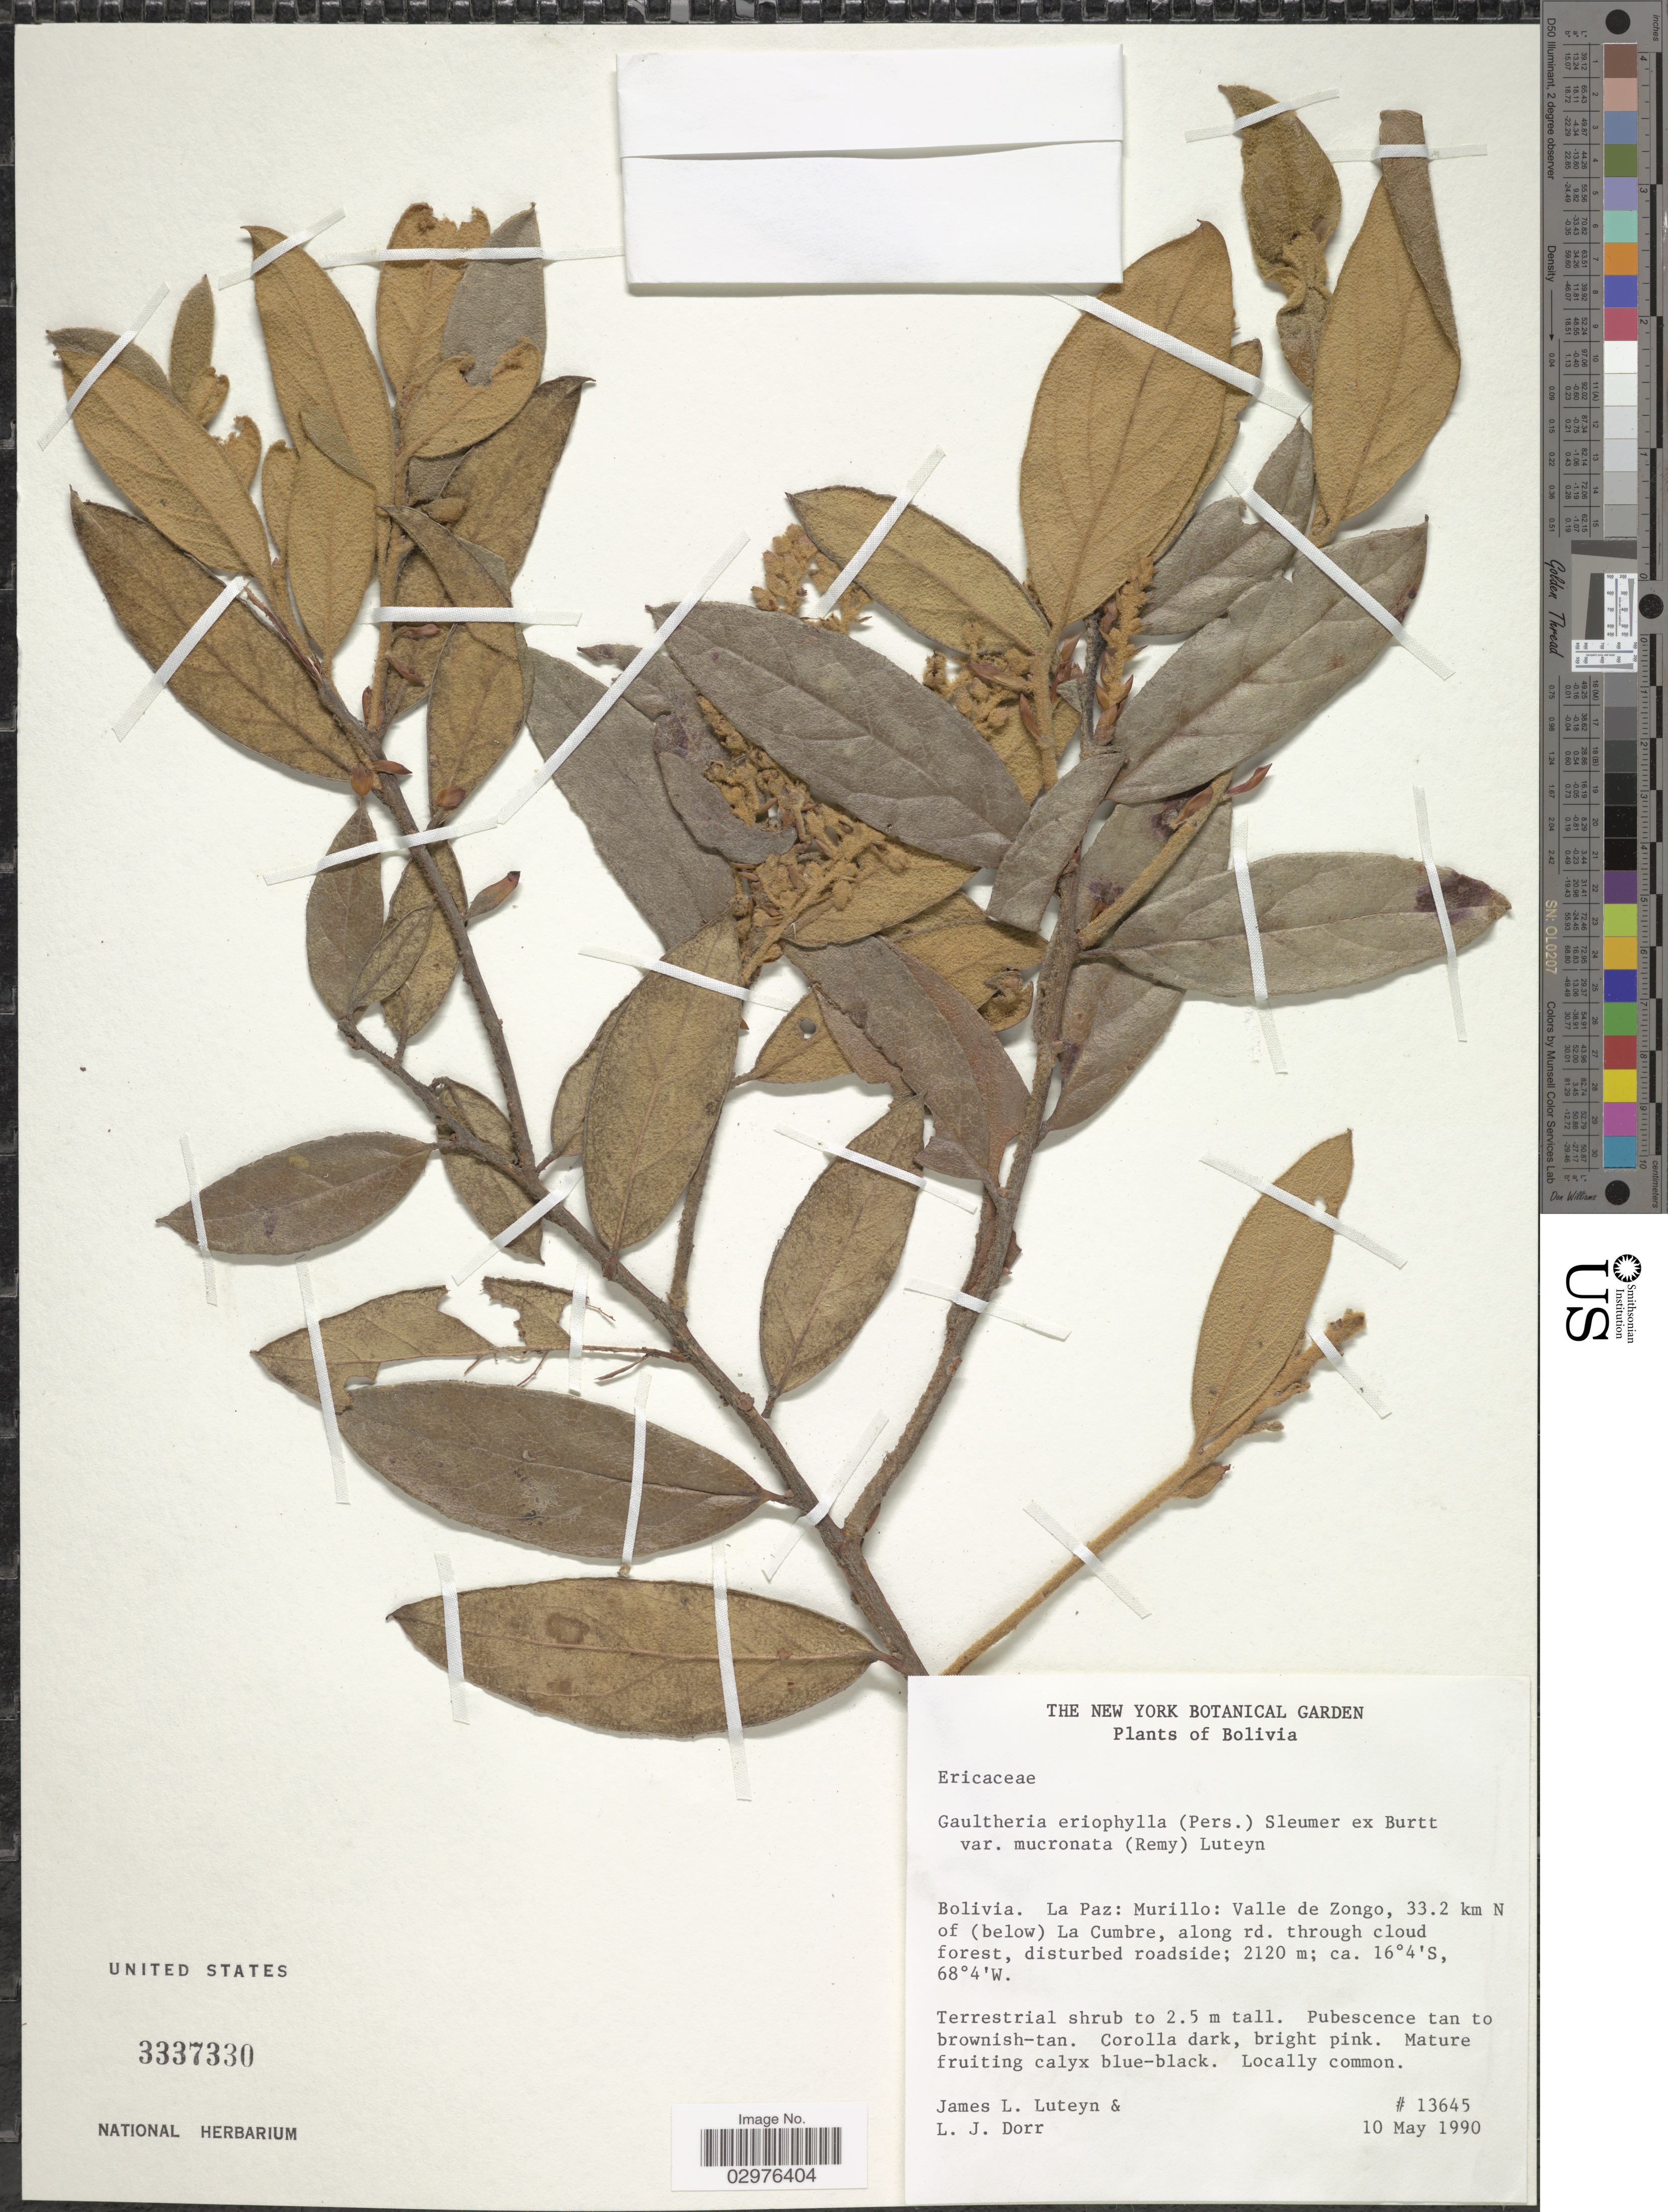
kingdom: Plantae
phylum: Tracheophyta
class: Magnoliopsida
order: Ericales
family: Ericaceae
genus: Gaultheria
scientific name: Gaultheria eriophylla var. mucronata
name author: Luteyn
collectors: J. L. Luteyn & L. J. Dorr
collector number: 13645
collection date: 1990-05-10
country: Bolivia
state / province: La Paz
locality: Murillo: Valle de Zongo, 33.2 km N of (below) La Cumbre, along rd. through cloud forest, disturbed roadside.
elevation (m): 2120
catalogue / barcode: US 3337330